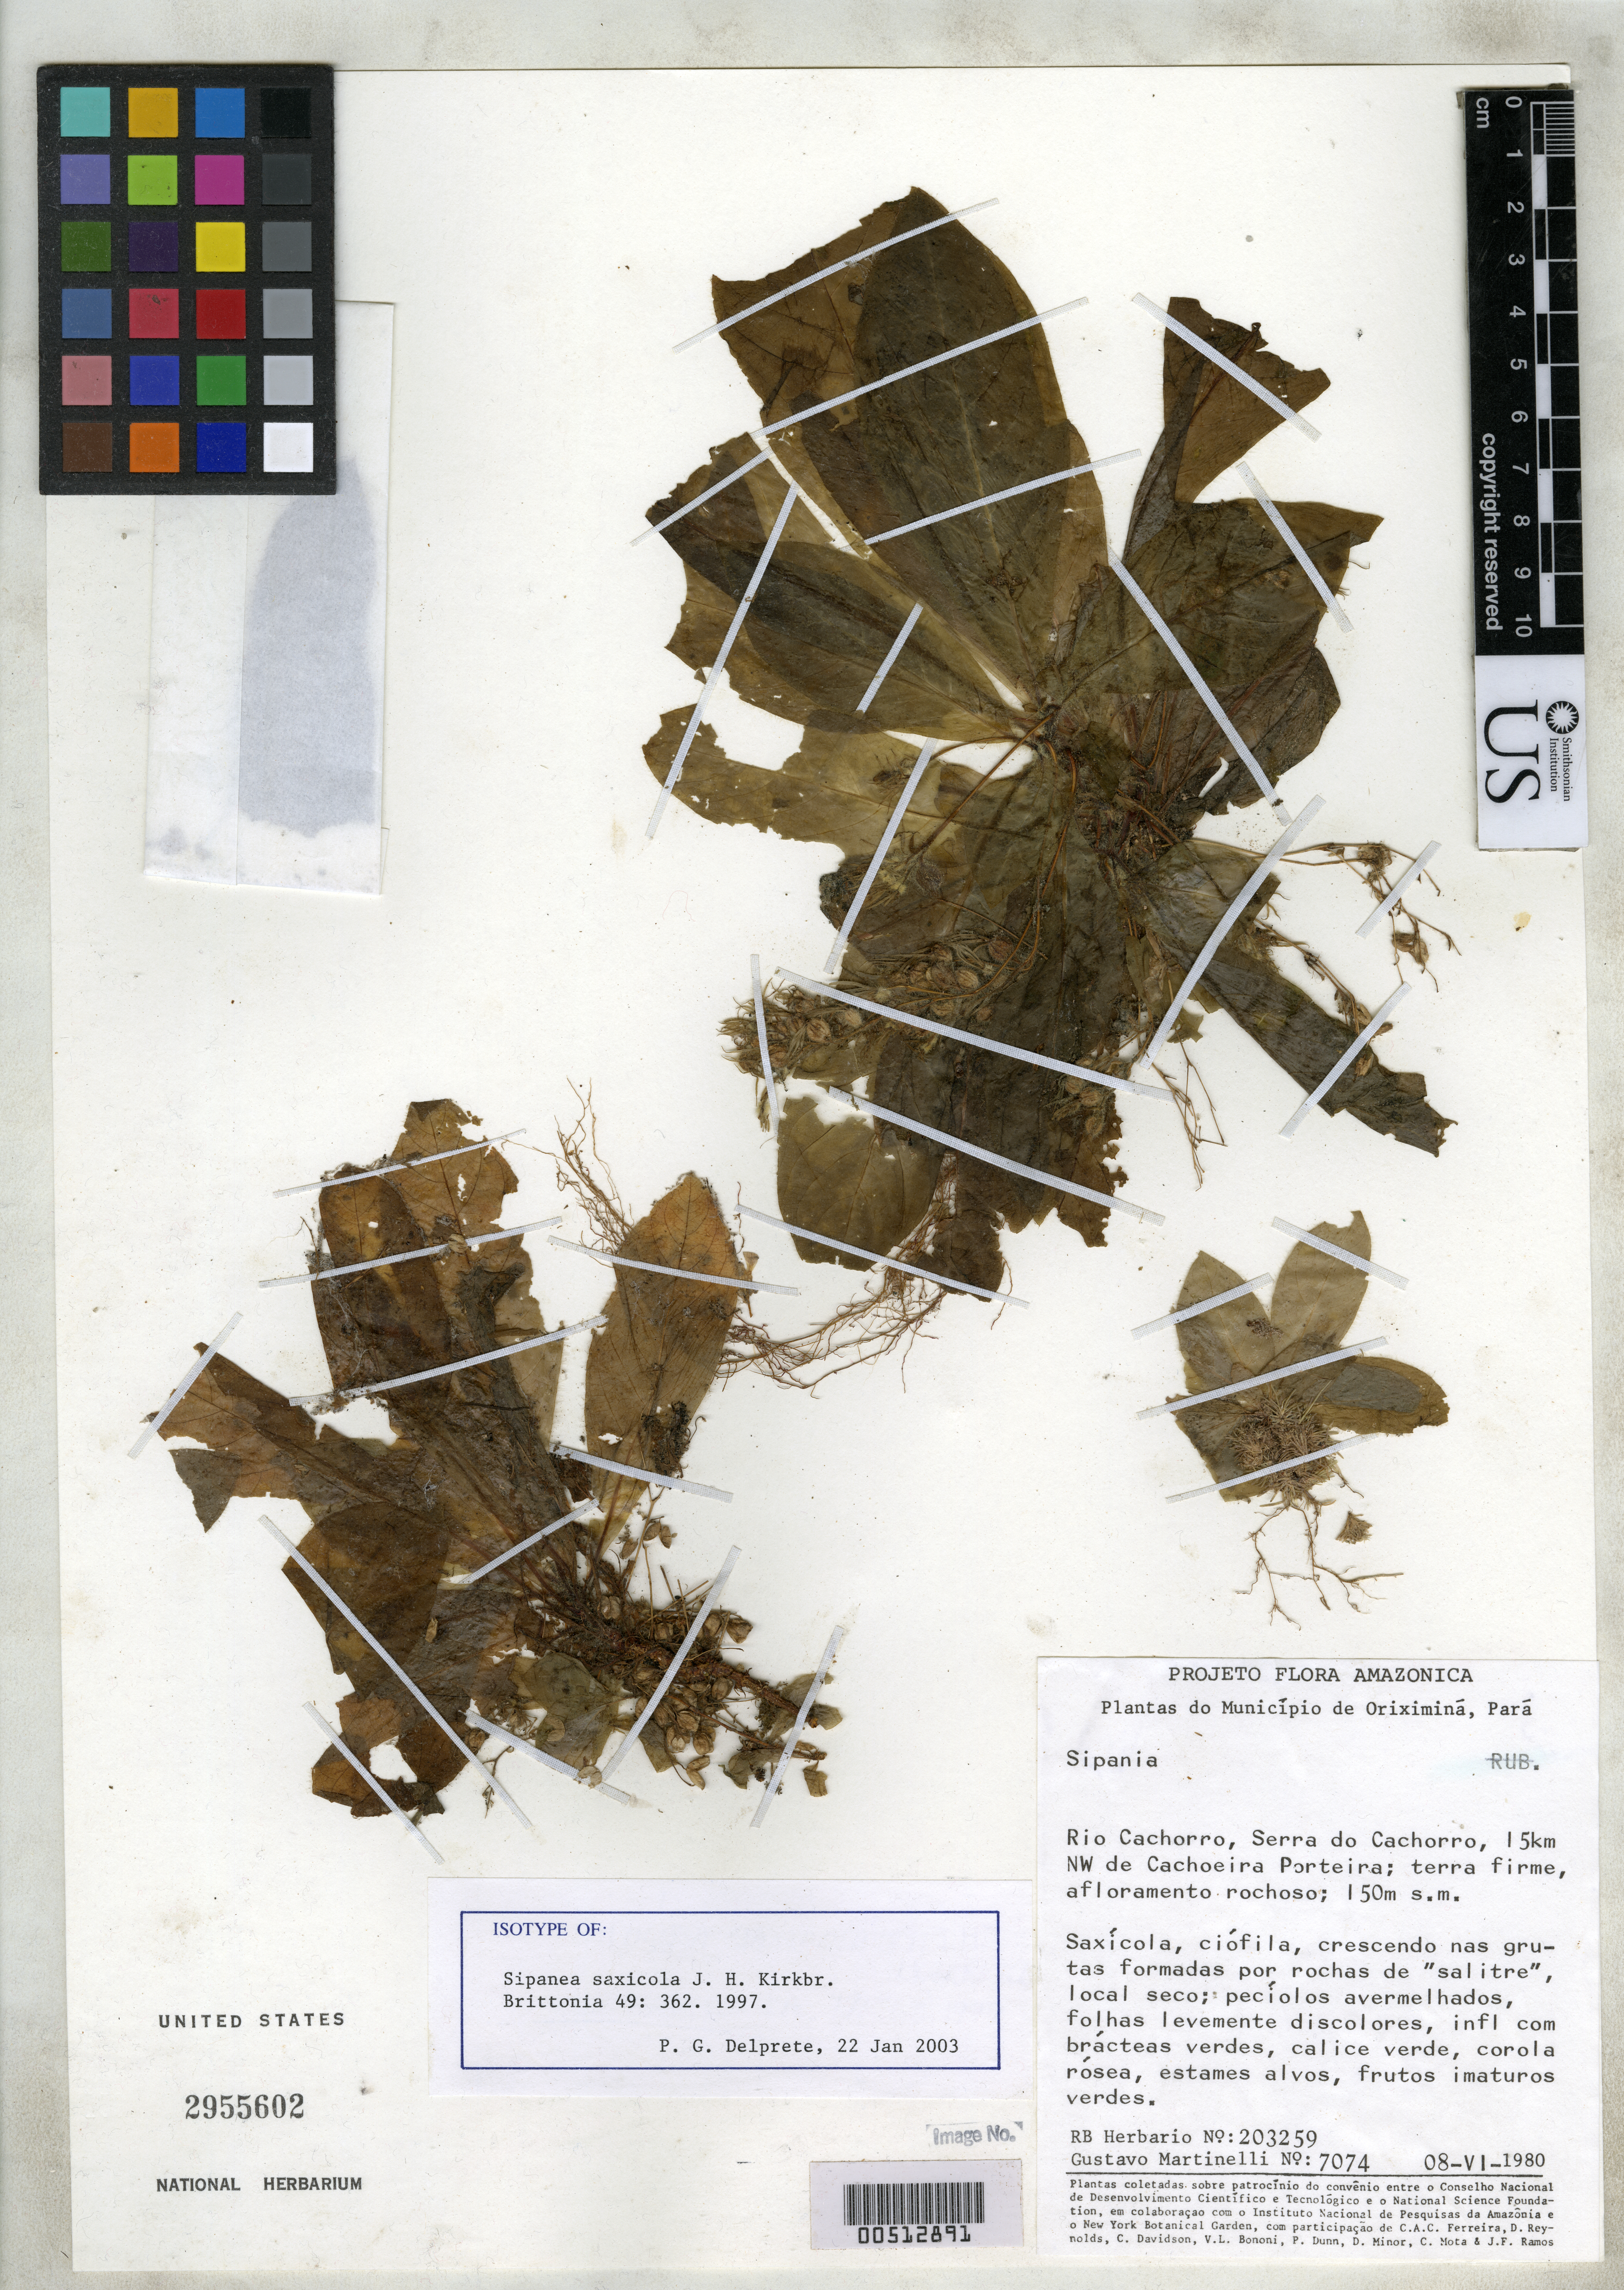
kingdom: Plantae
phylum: Tracheophyta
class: Magnoliopsida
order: Gentianales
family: Rubiaceae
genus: Sipanea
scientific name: Sipanea saxicola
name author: J.H. Kirkbr.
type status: Isotype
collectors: G. Martinelli, C. Davidson & C. Mota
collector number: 7074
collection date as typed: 08 Jun 1980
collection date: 1980-06-08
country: Brazil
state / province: Pará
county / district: Oriximiná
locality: Rio Cachorro, Serra do Cachorro, 15 km NW de Cachoeira Porteira.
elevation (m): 150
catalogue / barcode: US 2955602